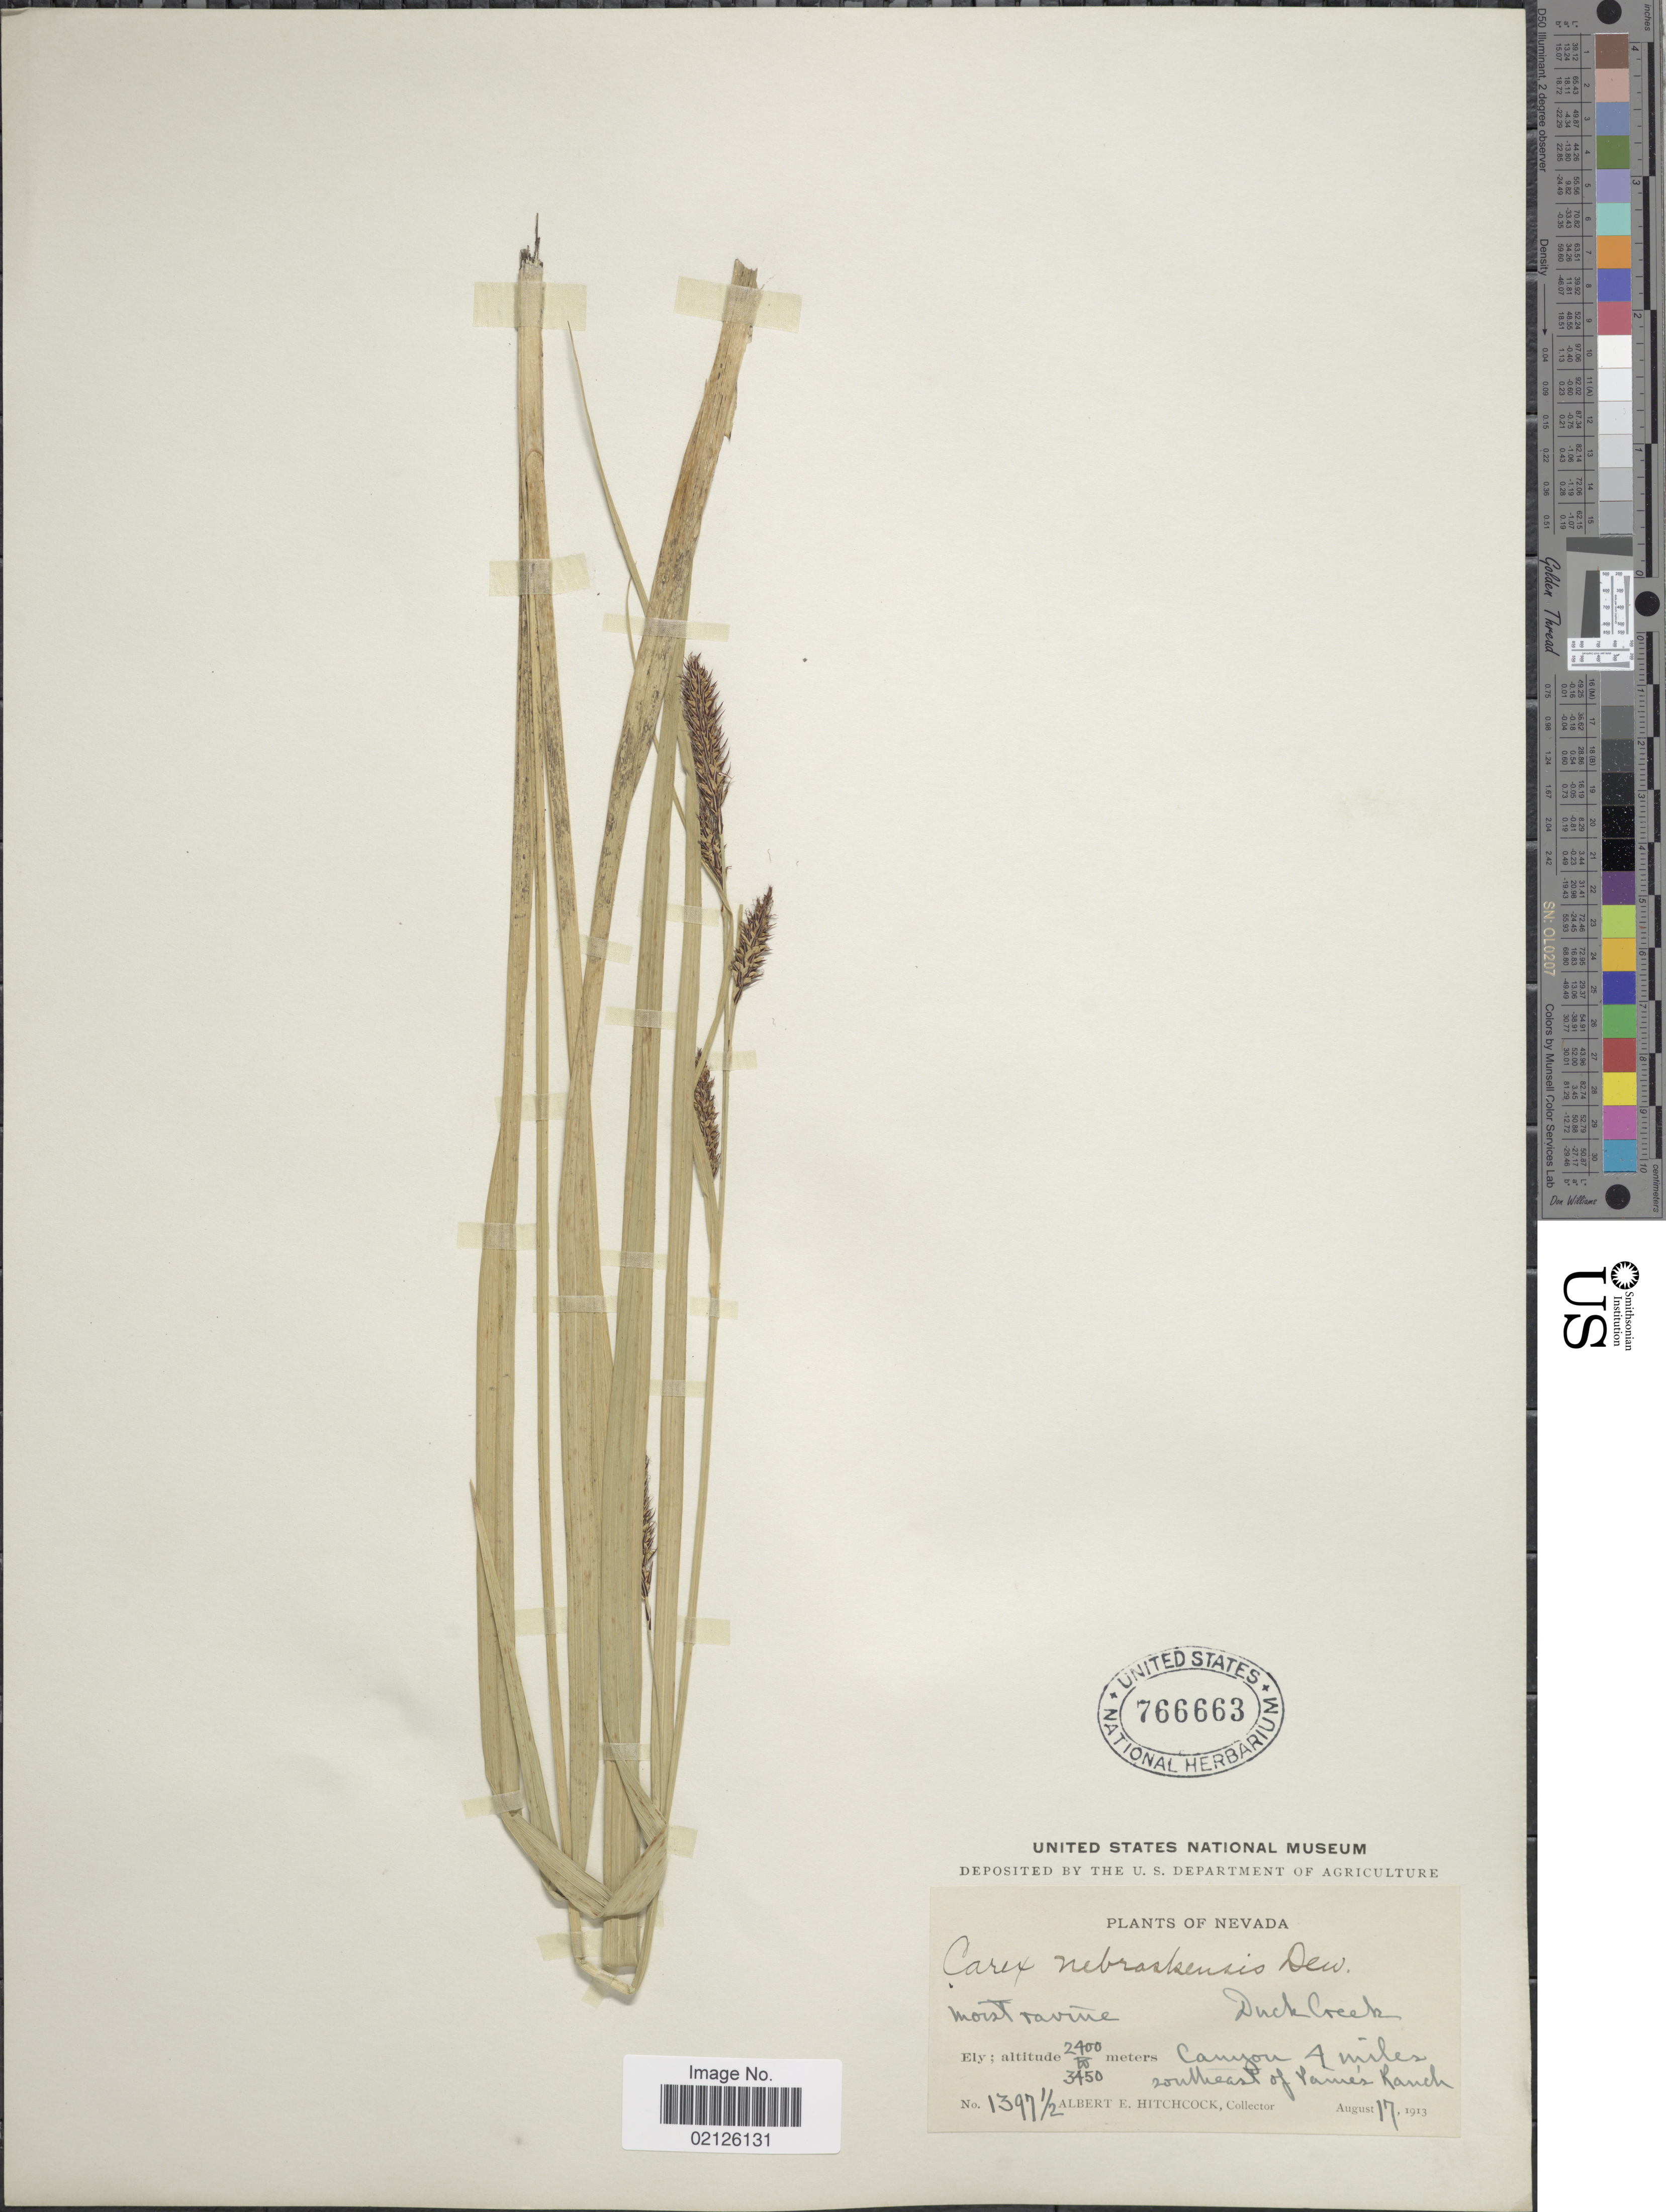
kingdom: Plantae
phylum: Tracheophyta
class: Liliopsida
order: Poales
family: Cyperaceae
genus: Carex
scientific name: Carex nebrascensis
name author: Dewey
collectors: A. Hitchcock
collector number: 1397½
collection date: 1913-08-17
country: United States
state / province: Nevada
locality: Moist ravine, Duck Creek, Canyon 4 miles southeast of Paines Ranch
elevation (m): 2400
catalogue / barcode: US 766663